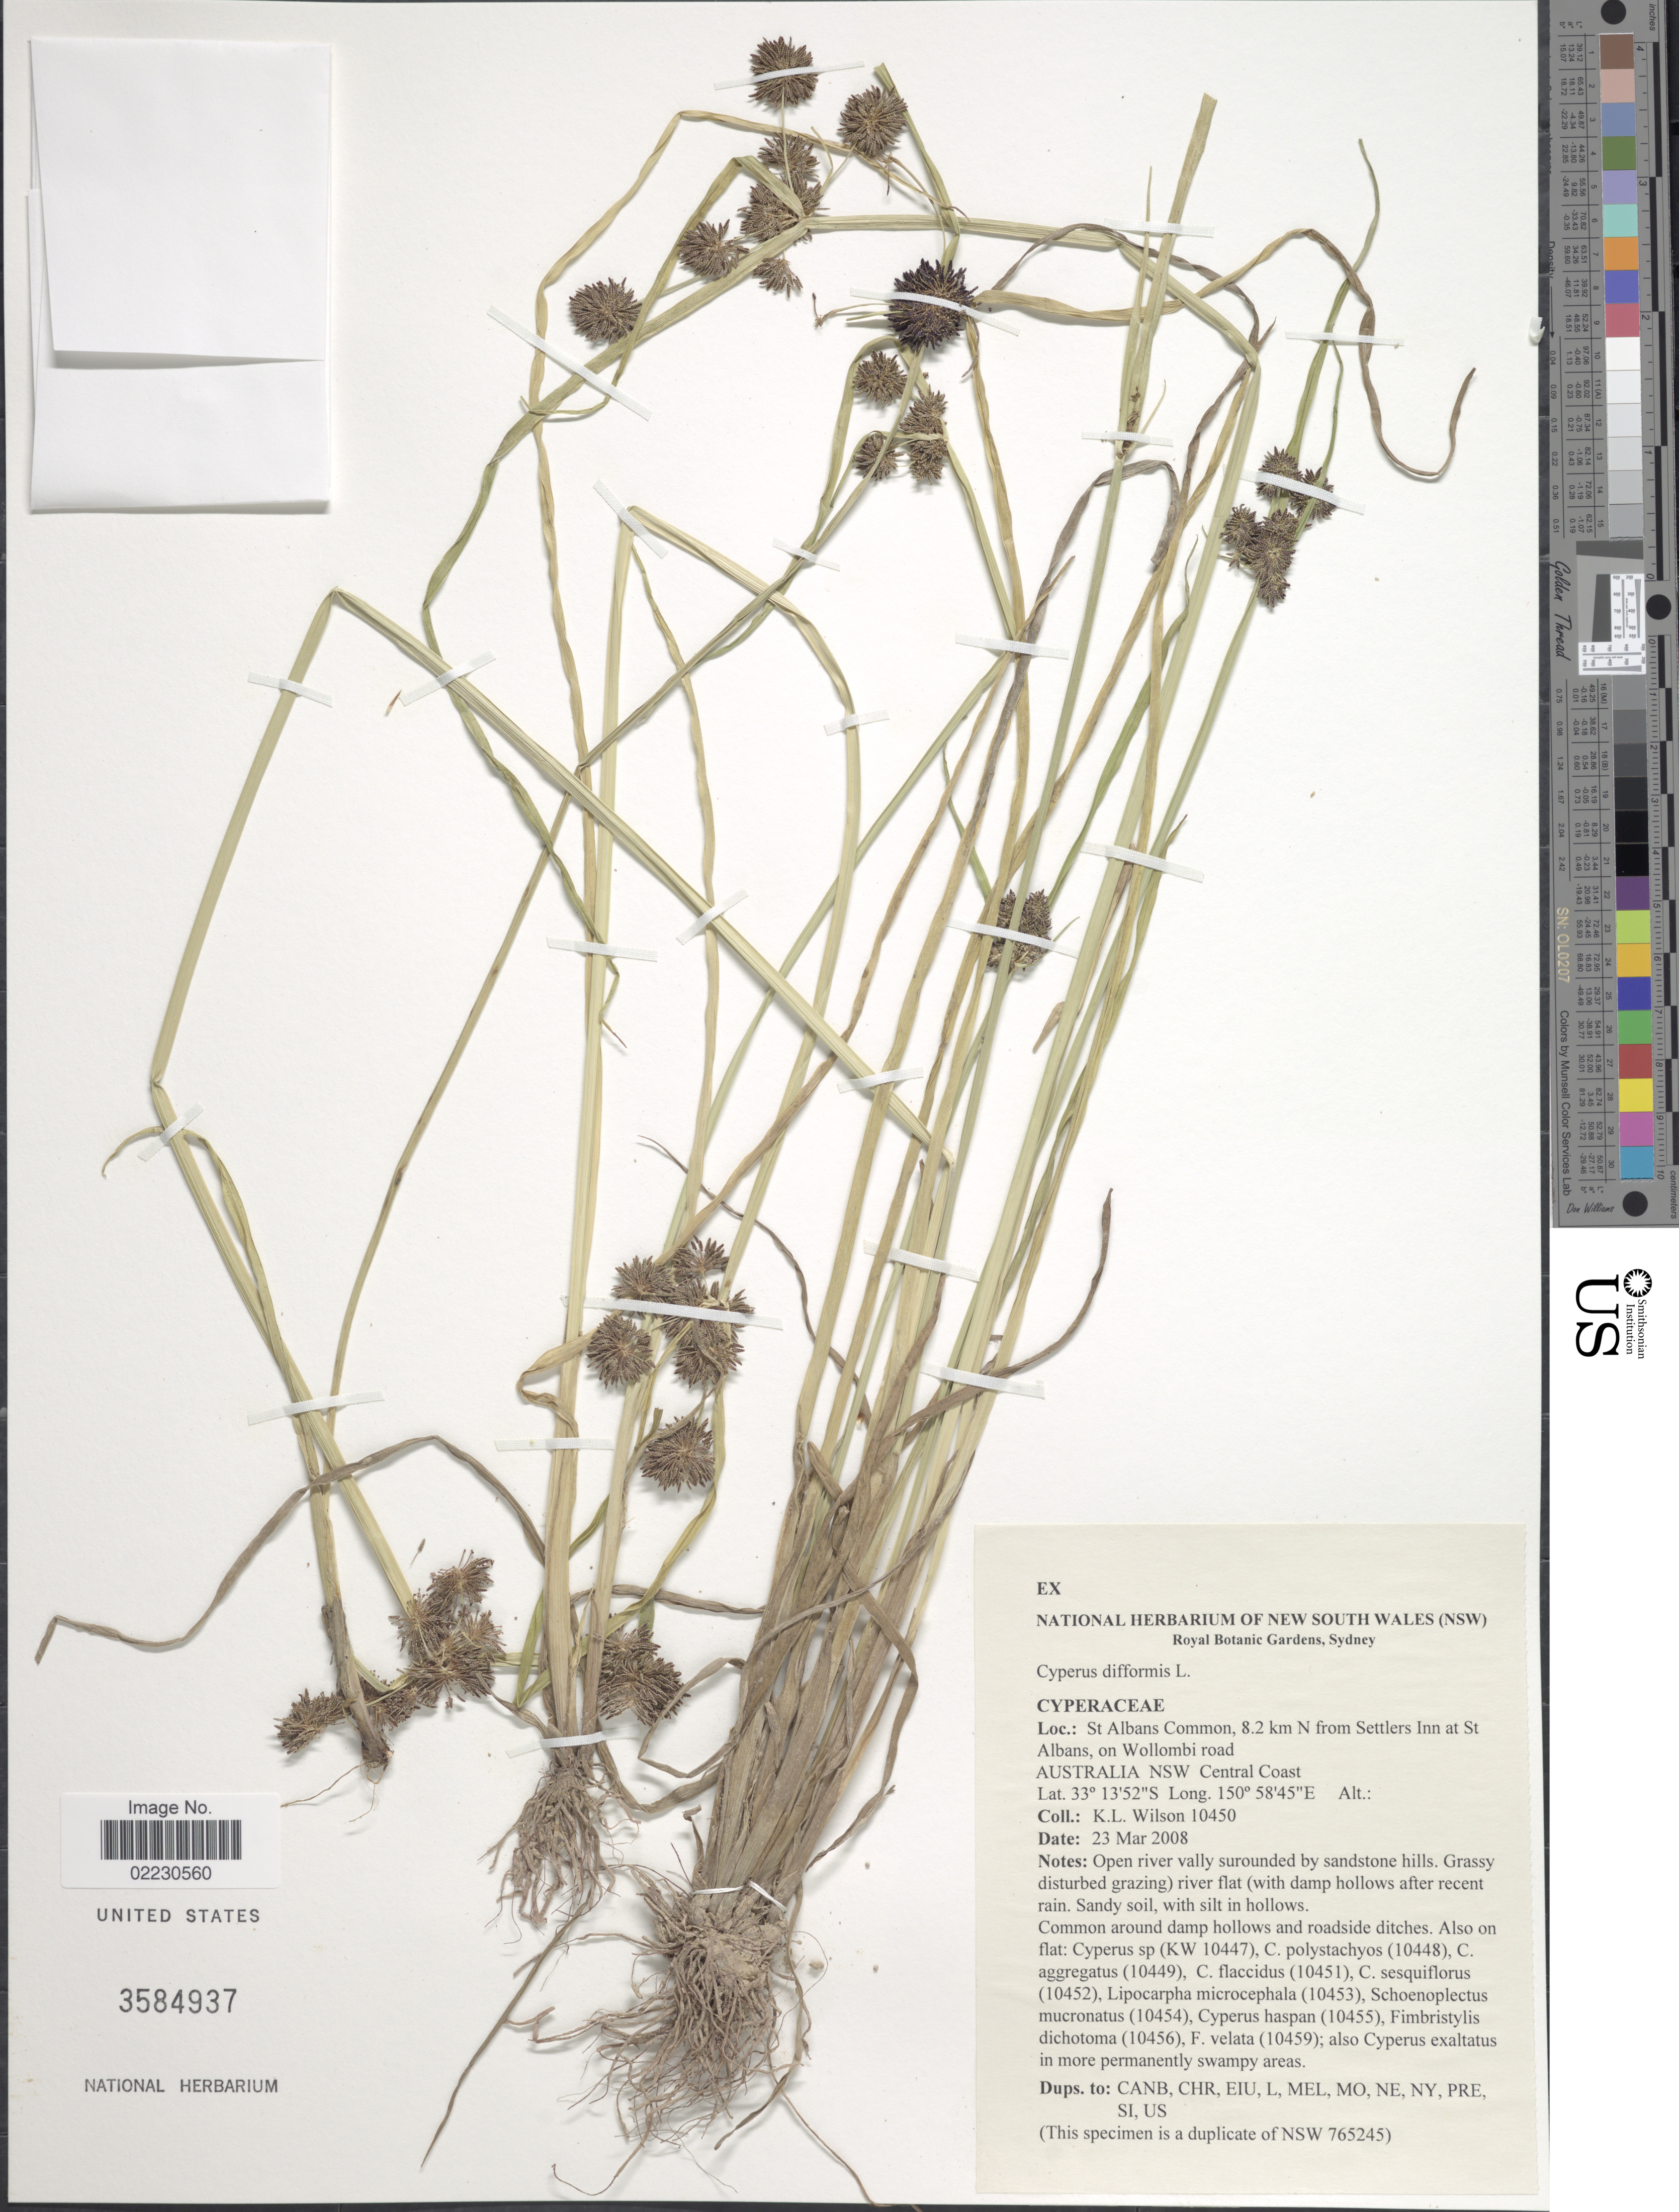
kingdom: Plantae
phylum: Tracheophyta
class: Liliopsida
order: Poales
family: Cyperaceae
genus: Cyperus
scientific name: Cyperus difformis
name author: L.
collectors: K. L. Wilson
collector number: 10450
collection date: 2008-03-23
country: Australia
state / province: New South Wales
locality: St Albans Common, 8.2 km N from Settlers Inn at St Albans, on Wollombi road. Australia NSW Central Coast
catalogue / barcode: US 3584937